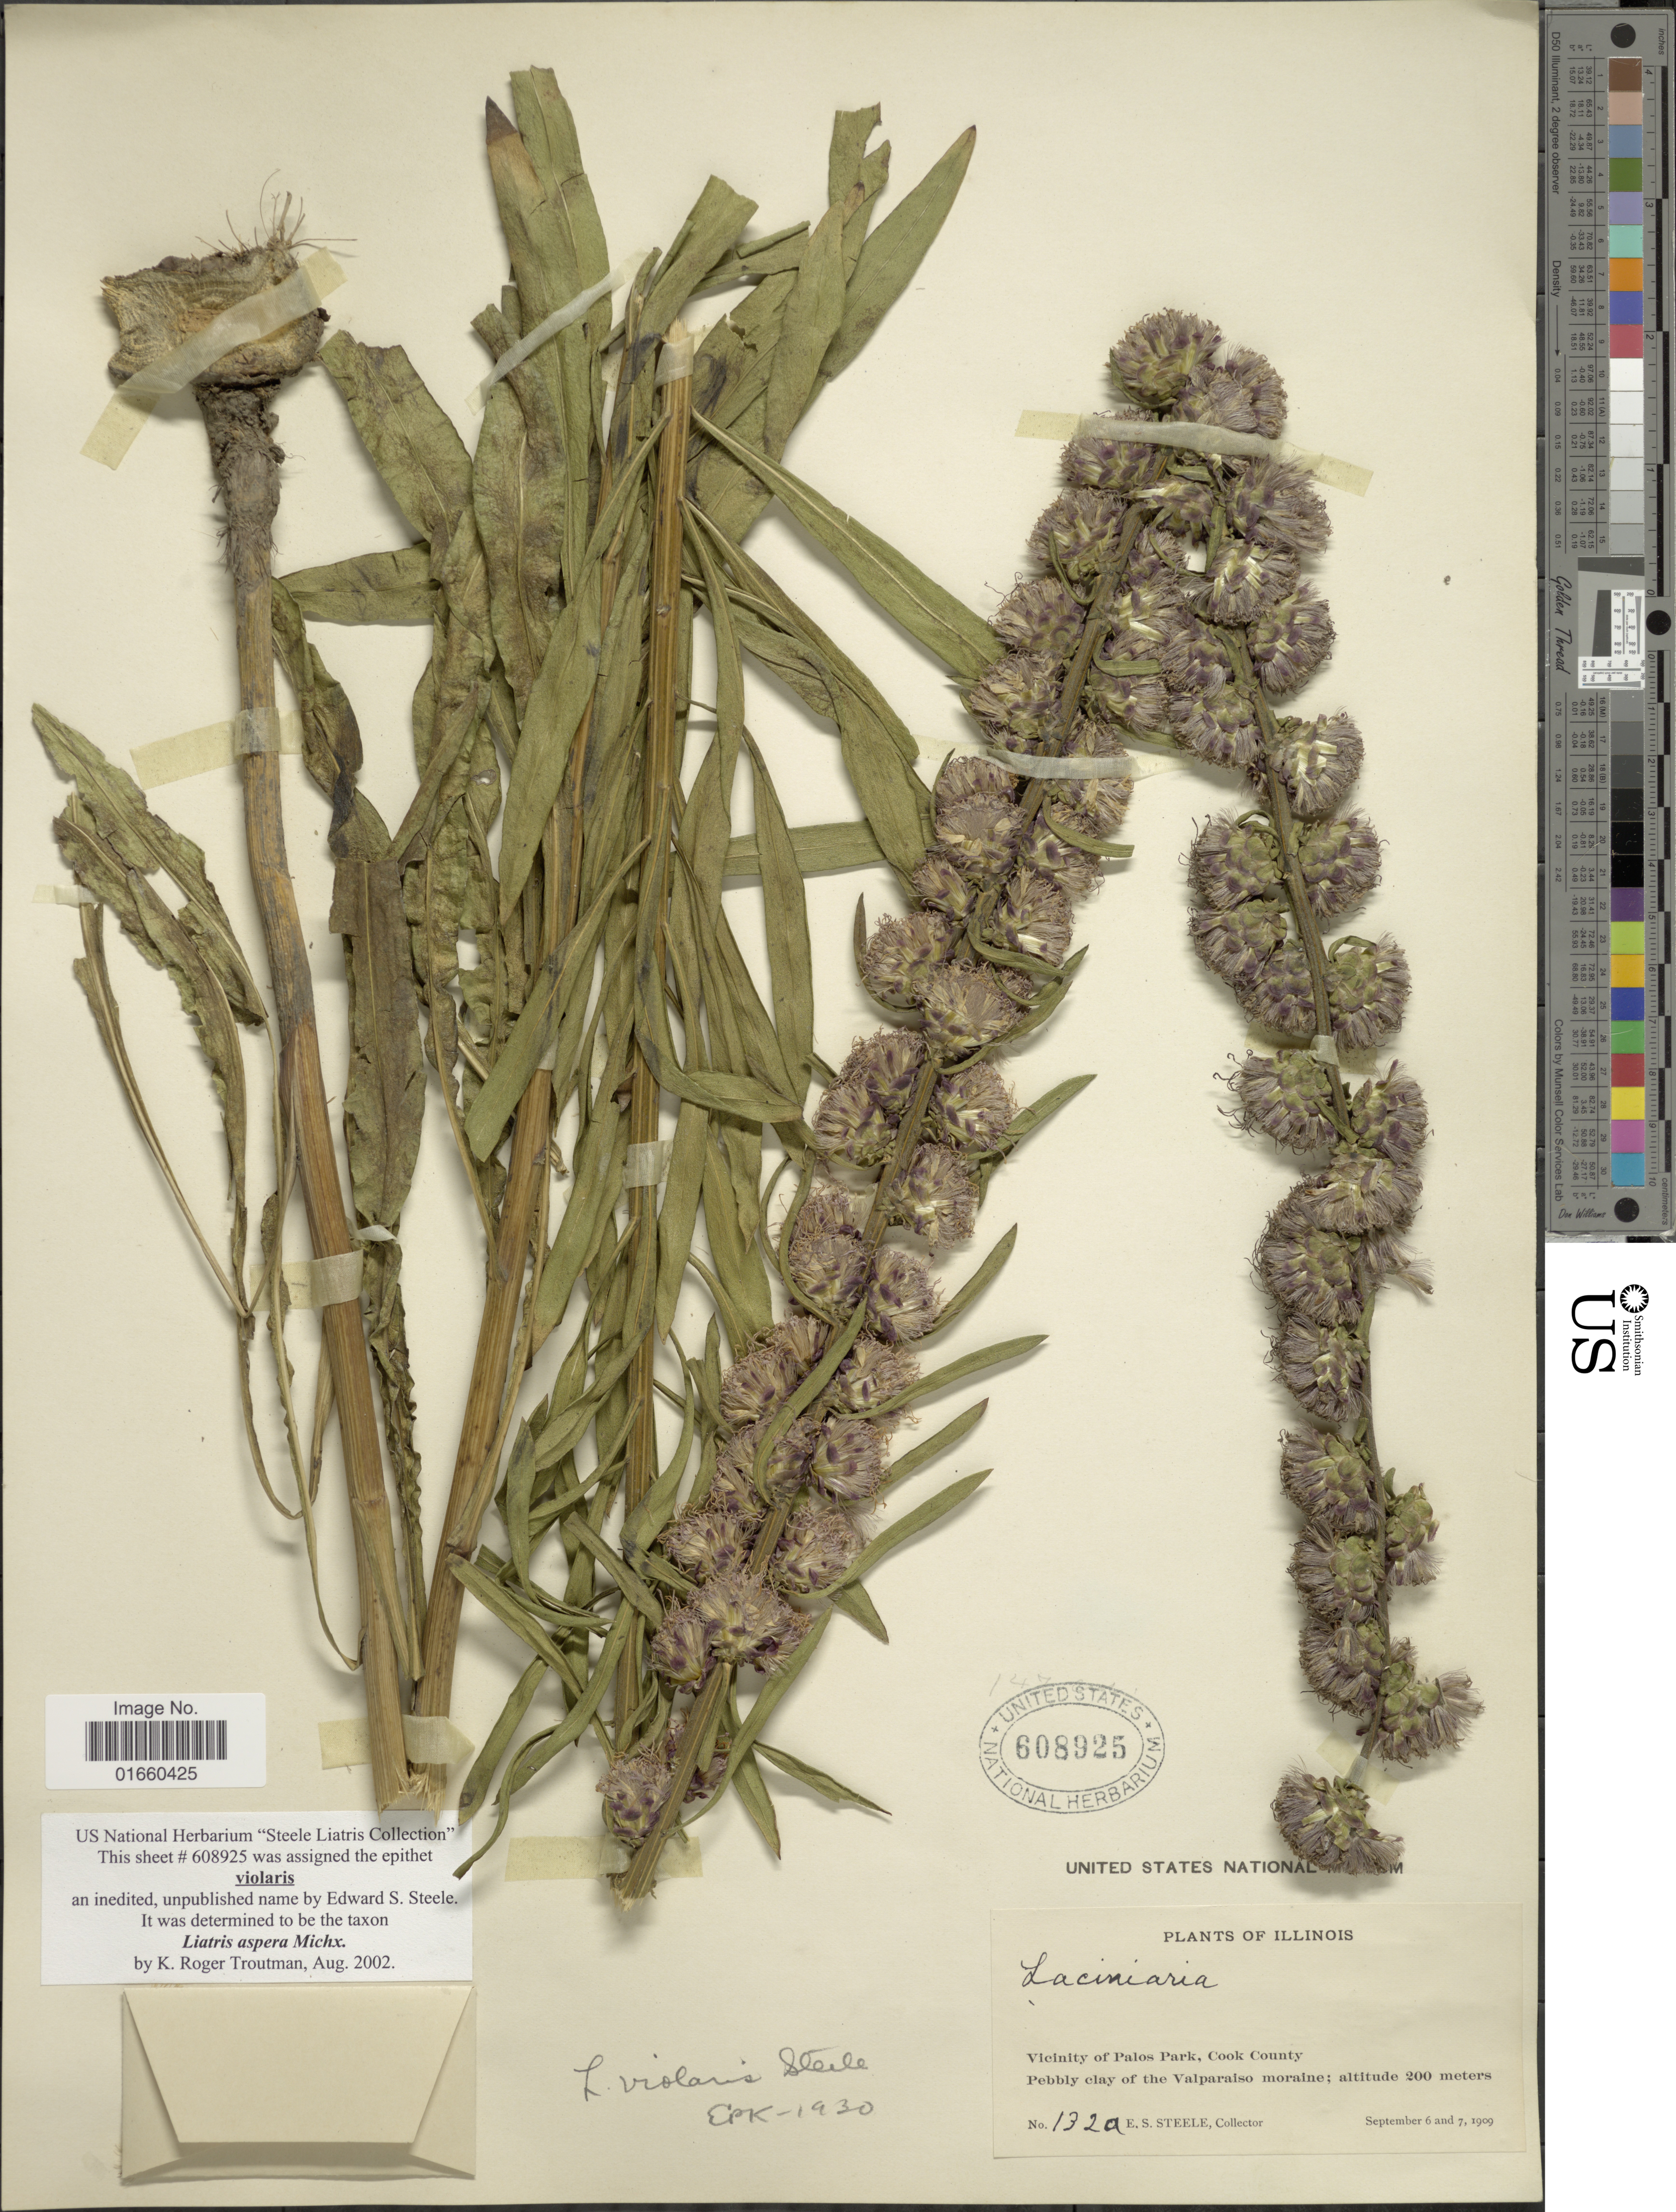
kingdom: Plantae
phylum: Tracheophyta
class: Magnoliopsida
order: Asterales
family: Asteraceae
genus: Liatris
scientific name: Liatris aspera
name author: Michx.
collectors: E. Steele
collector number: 132a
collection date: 1909-09-06/1909-09-07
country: United States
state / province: Illinois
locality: Vicinity of Palos Park, Cook County, Pebbly clay of the Valparaiso moraine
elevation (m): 200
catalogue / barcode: US 608925